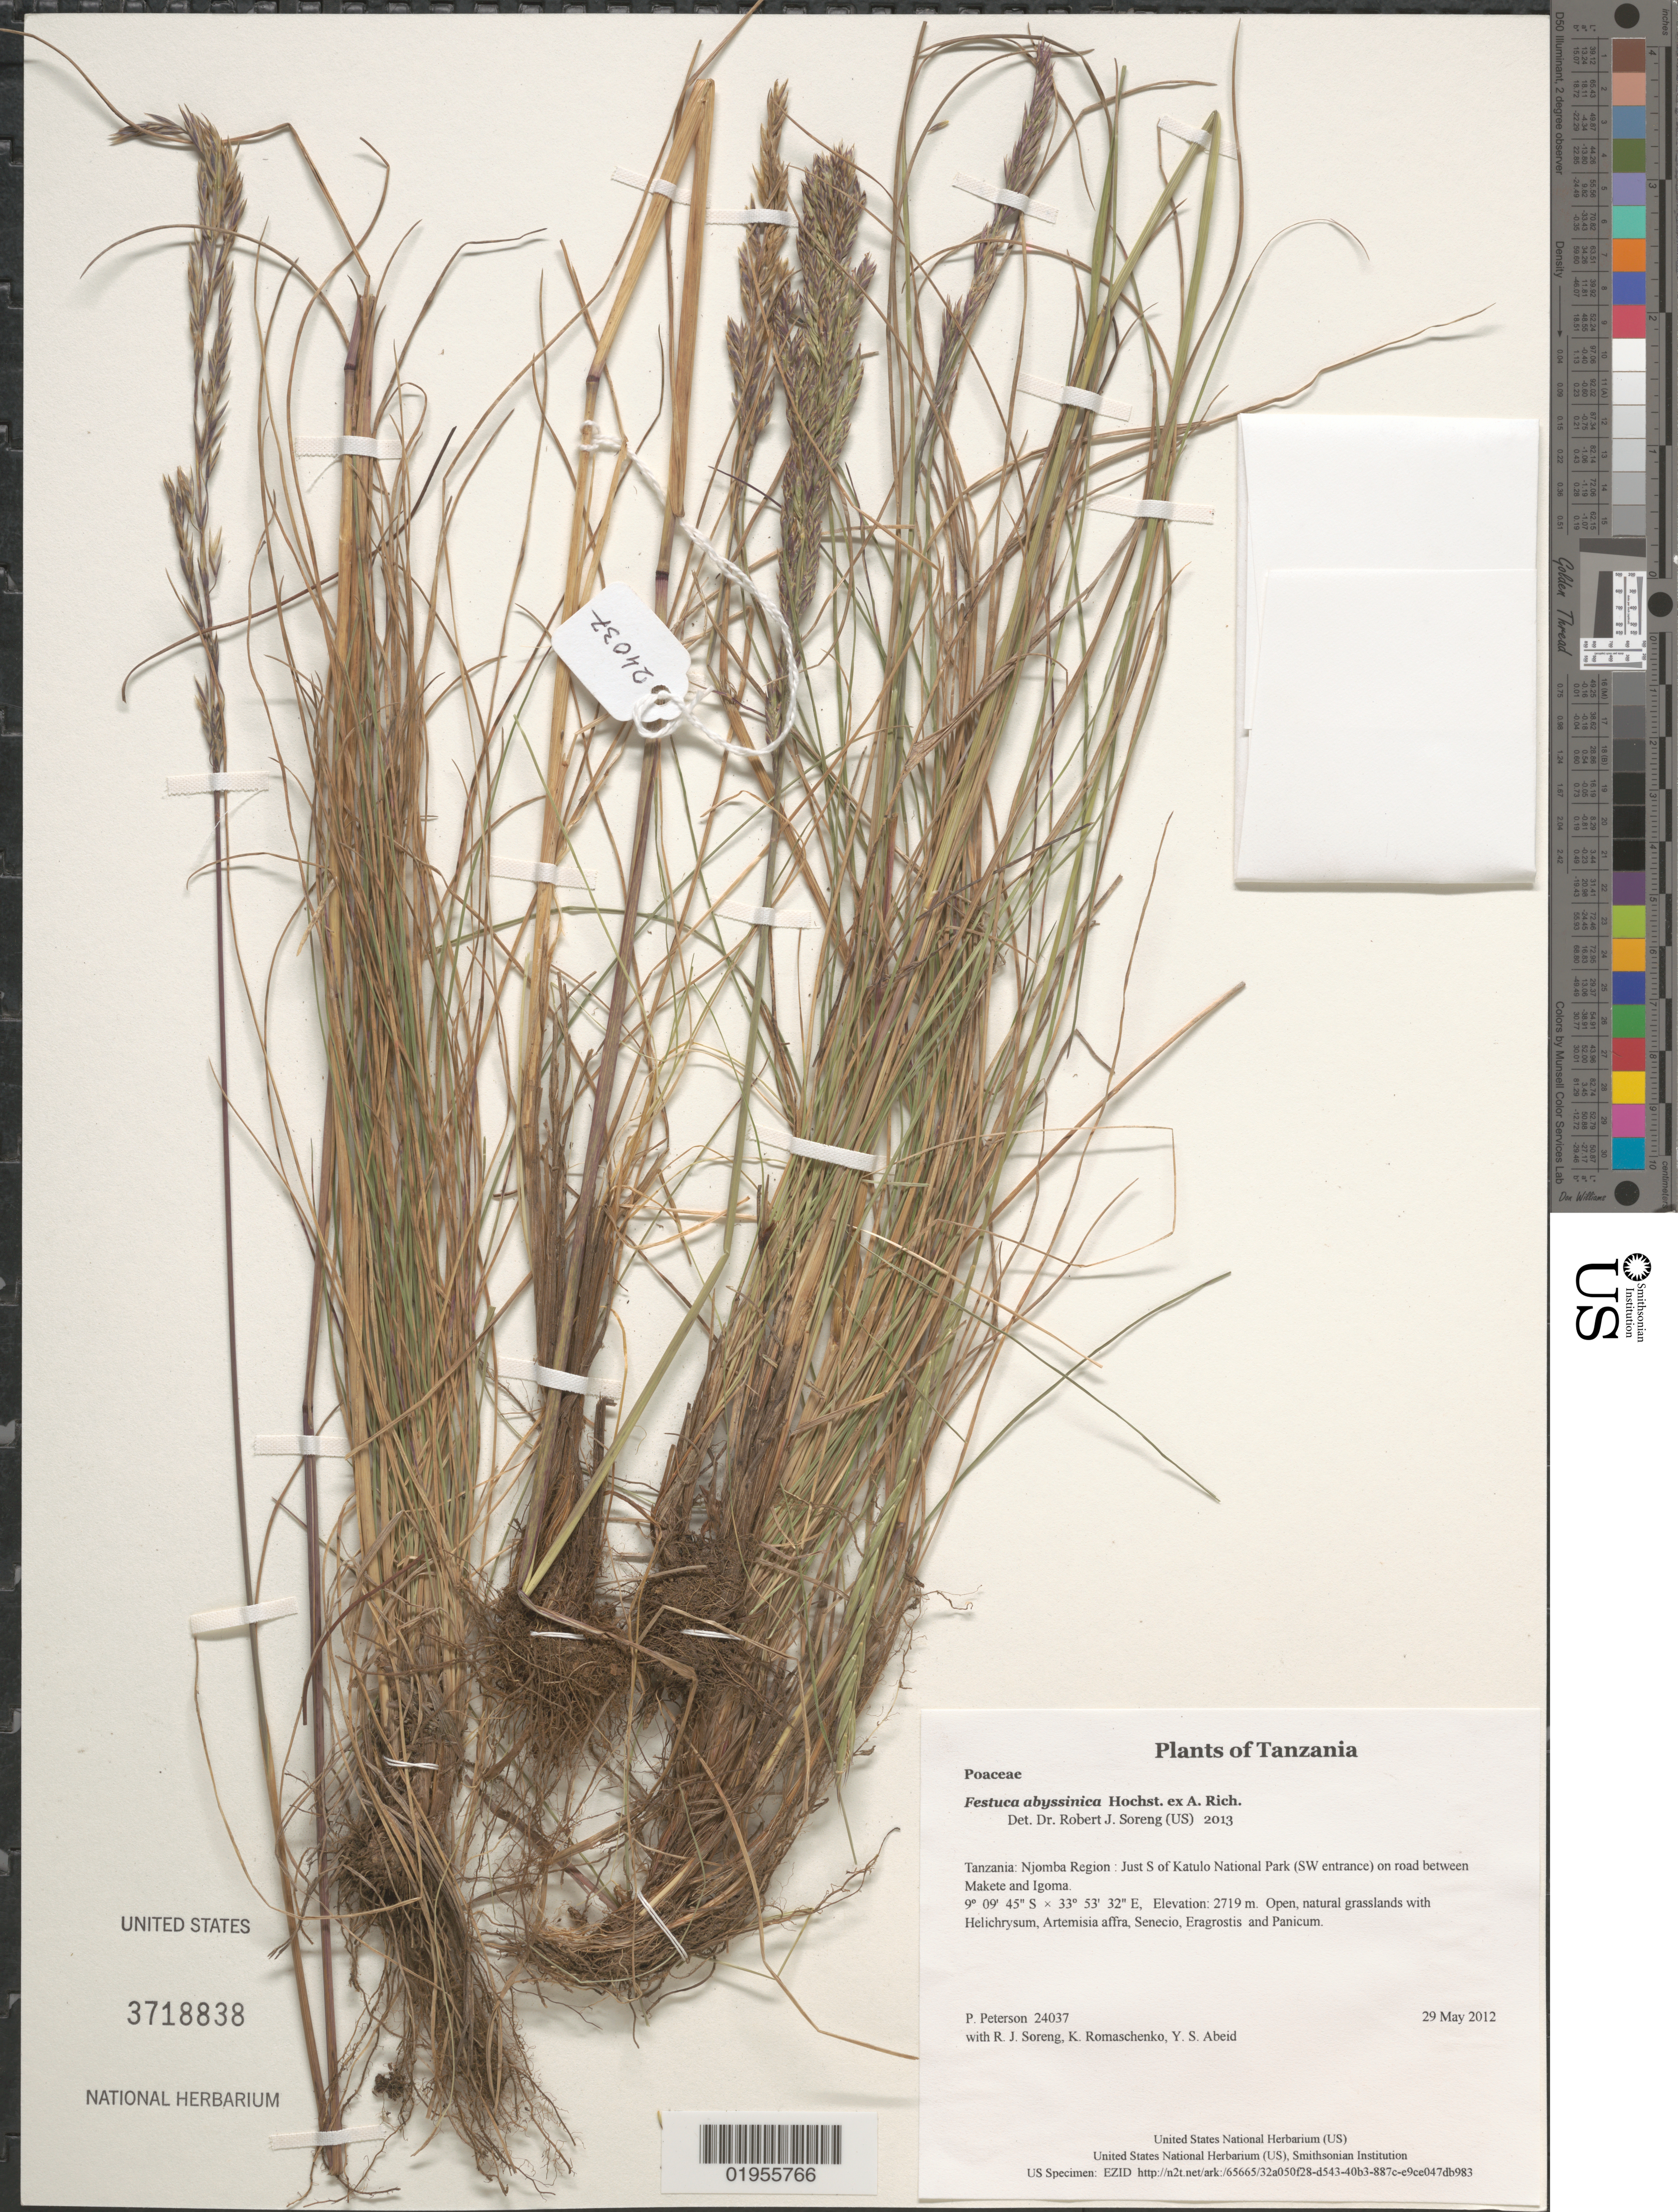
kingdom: Plantae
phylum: Tracheophyta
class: Liliopsida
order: Poales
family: Poaceae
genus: Festuca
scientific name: Festuca abyssinica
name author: Hochst. ex A. Rich.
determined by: Soreng, Robert J., Research Associate (BOT), Smithsonian Institution - National Museum of Natural History (UNITED STATES)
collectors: P. M. Peterson, R. J. Soreng, K. Romaschenko & Y. Abeid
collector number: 24037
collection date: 2012-05-29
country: Tanzania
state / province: Njombe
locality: Just S of Katulo National Park (SW entrance) on road between Makete and Igoma.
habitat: Open, natural grasslands with Helichrysum, Artemisia affra, Senecio, Eragrostis and Panicum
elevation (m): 2719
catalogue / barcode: US 3718838